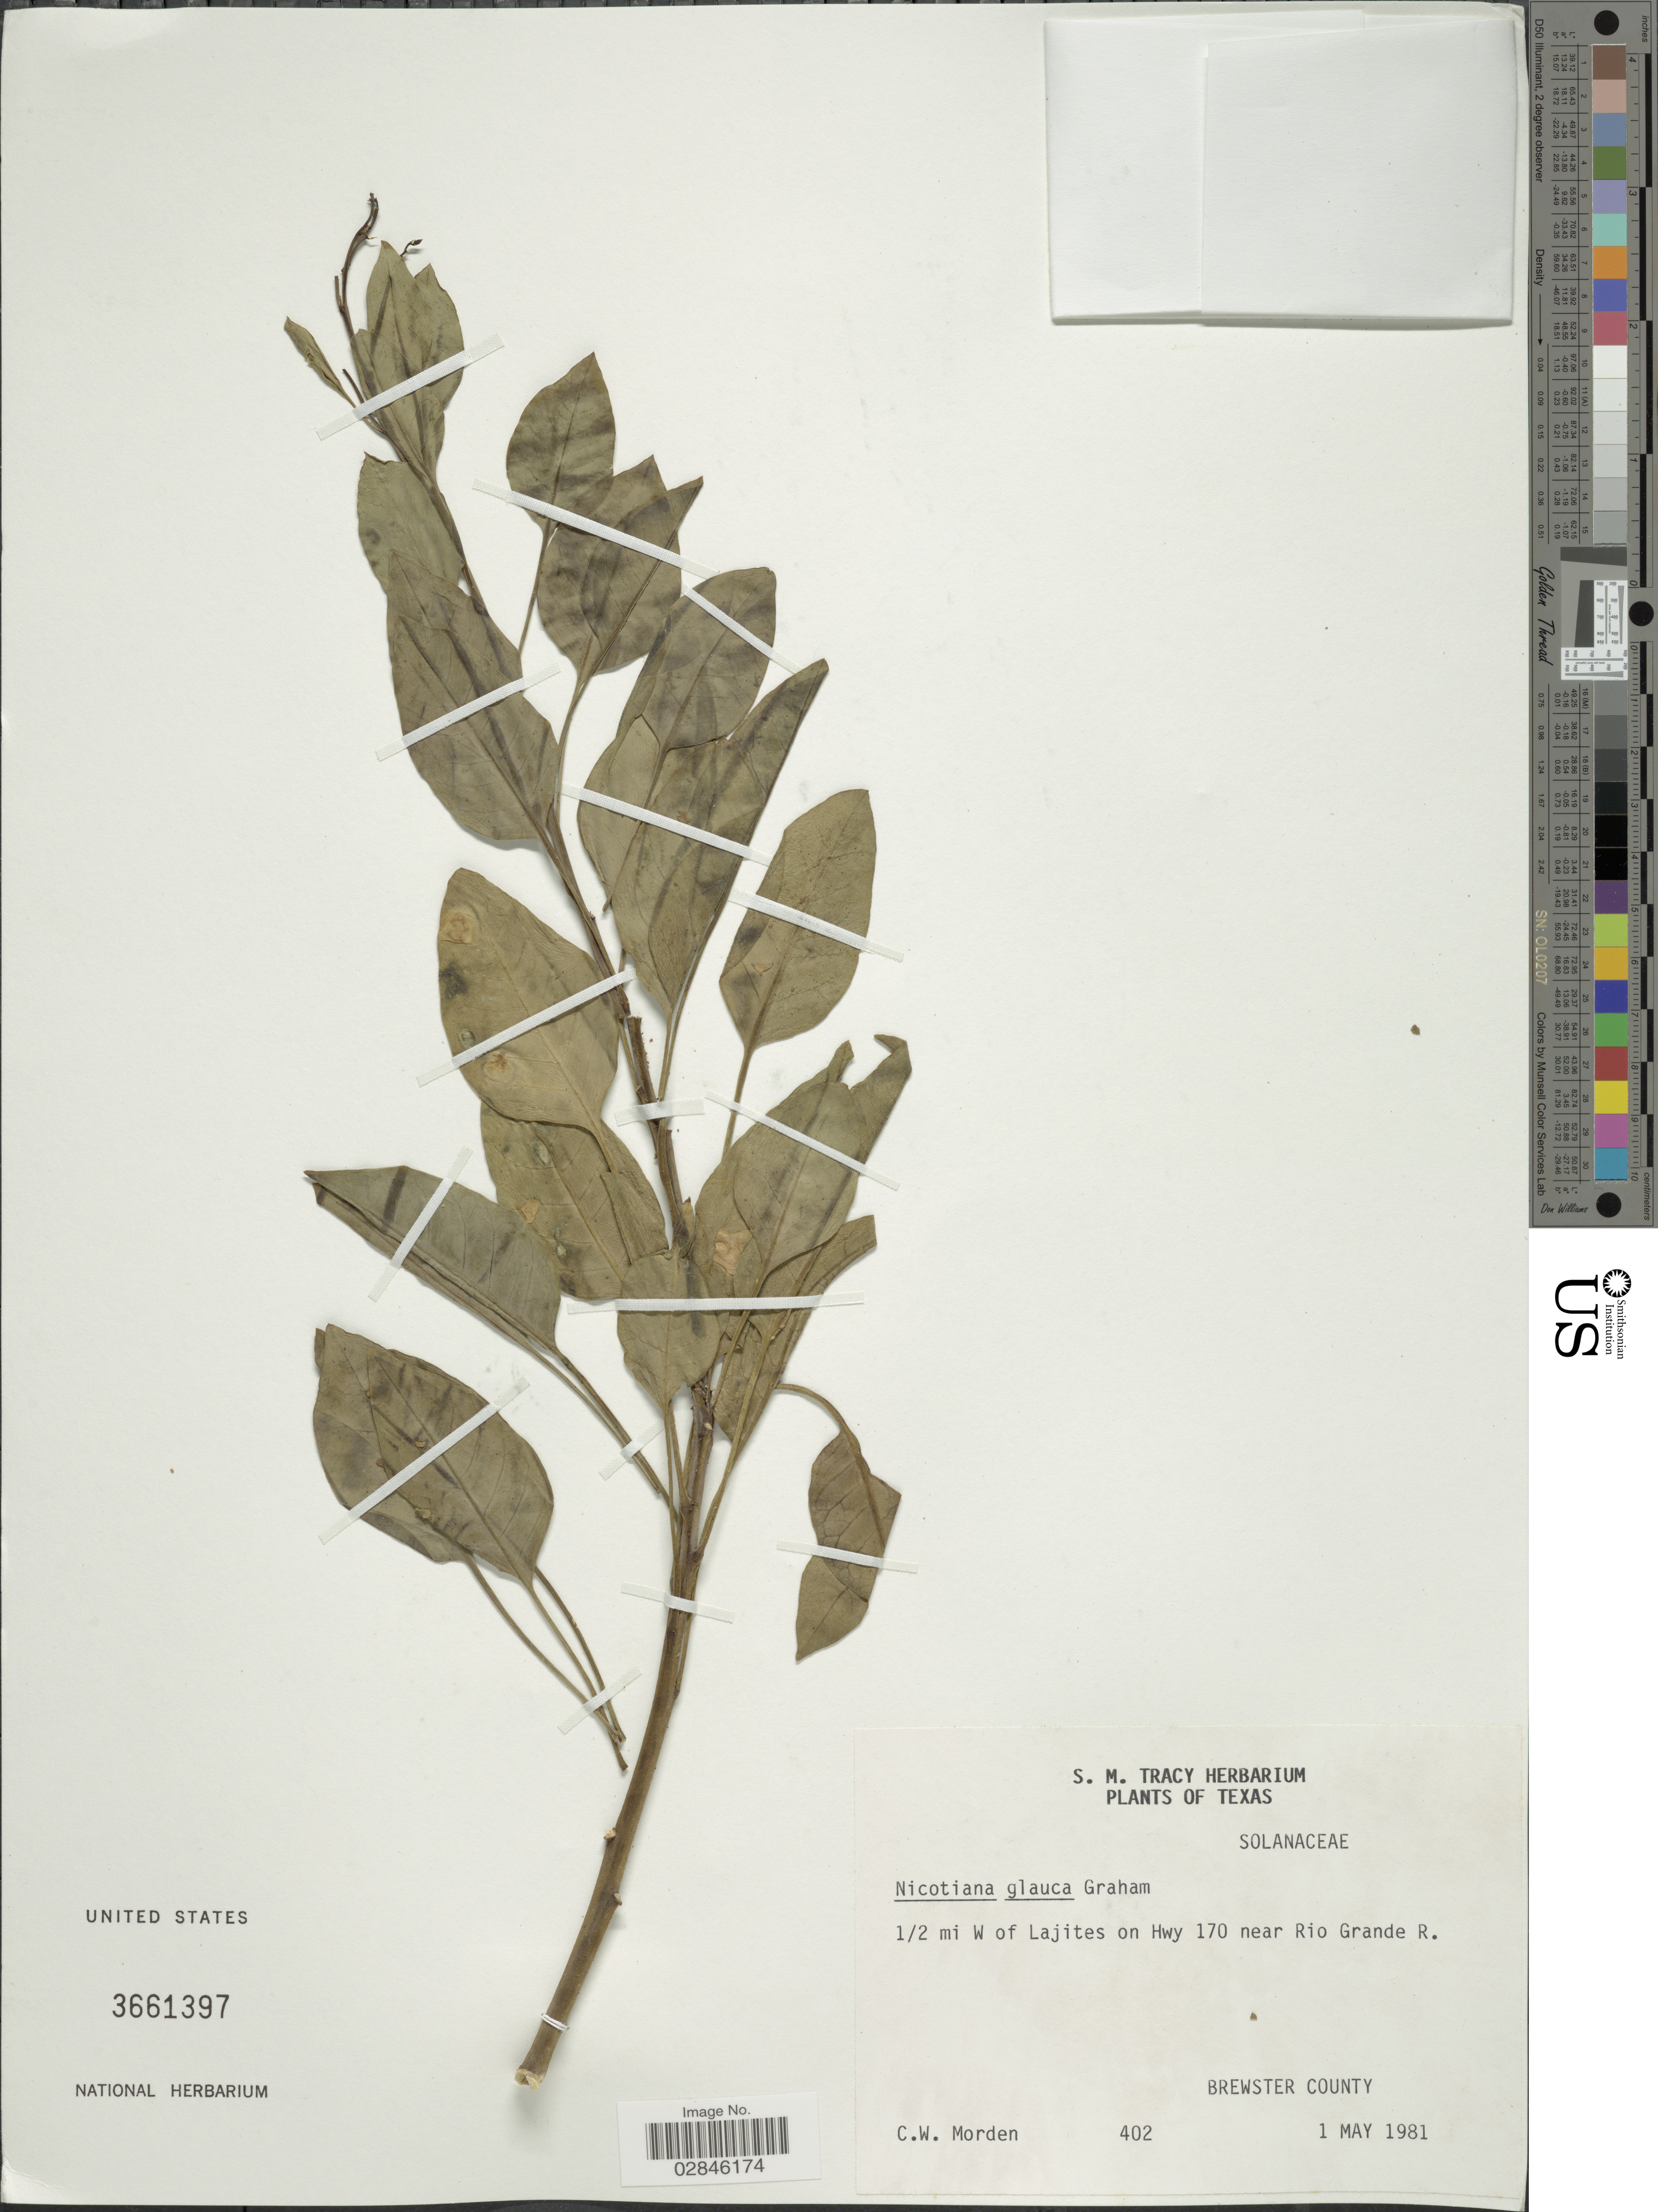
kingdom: Plantae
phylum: Tracheophyta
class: Magnoliopsida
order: Solanales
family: Solanaceae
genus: Nicotiana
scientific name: Nicotiana glauca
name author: Graham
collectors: C. Morden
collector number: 402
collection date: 1981-05-01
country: United States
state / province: Texas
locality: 1/2 mi W of Lajites on Hwy 170 near Rio Grande R. Brewster County.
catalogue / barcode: US 3661397